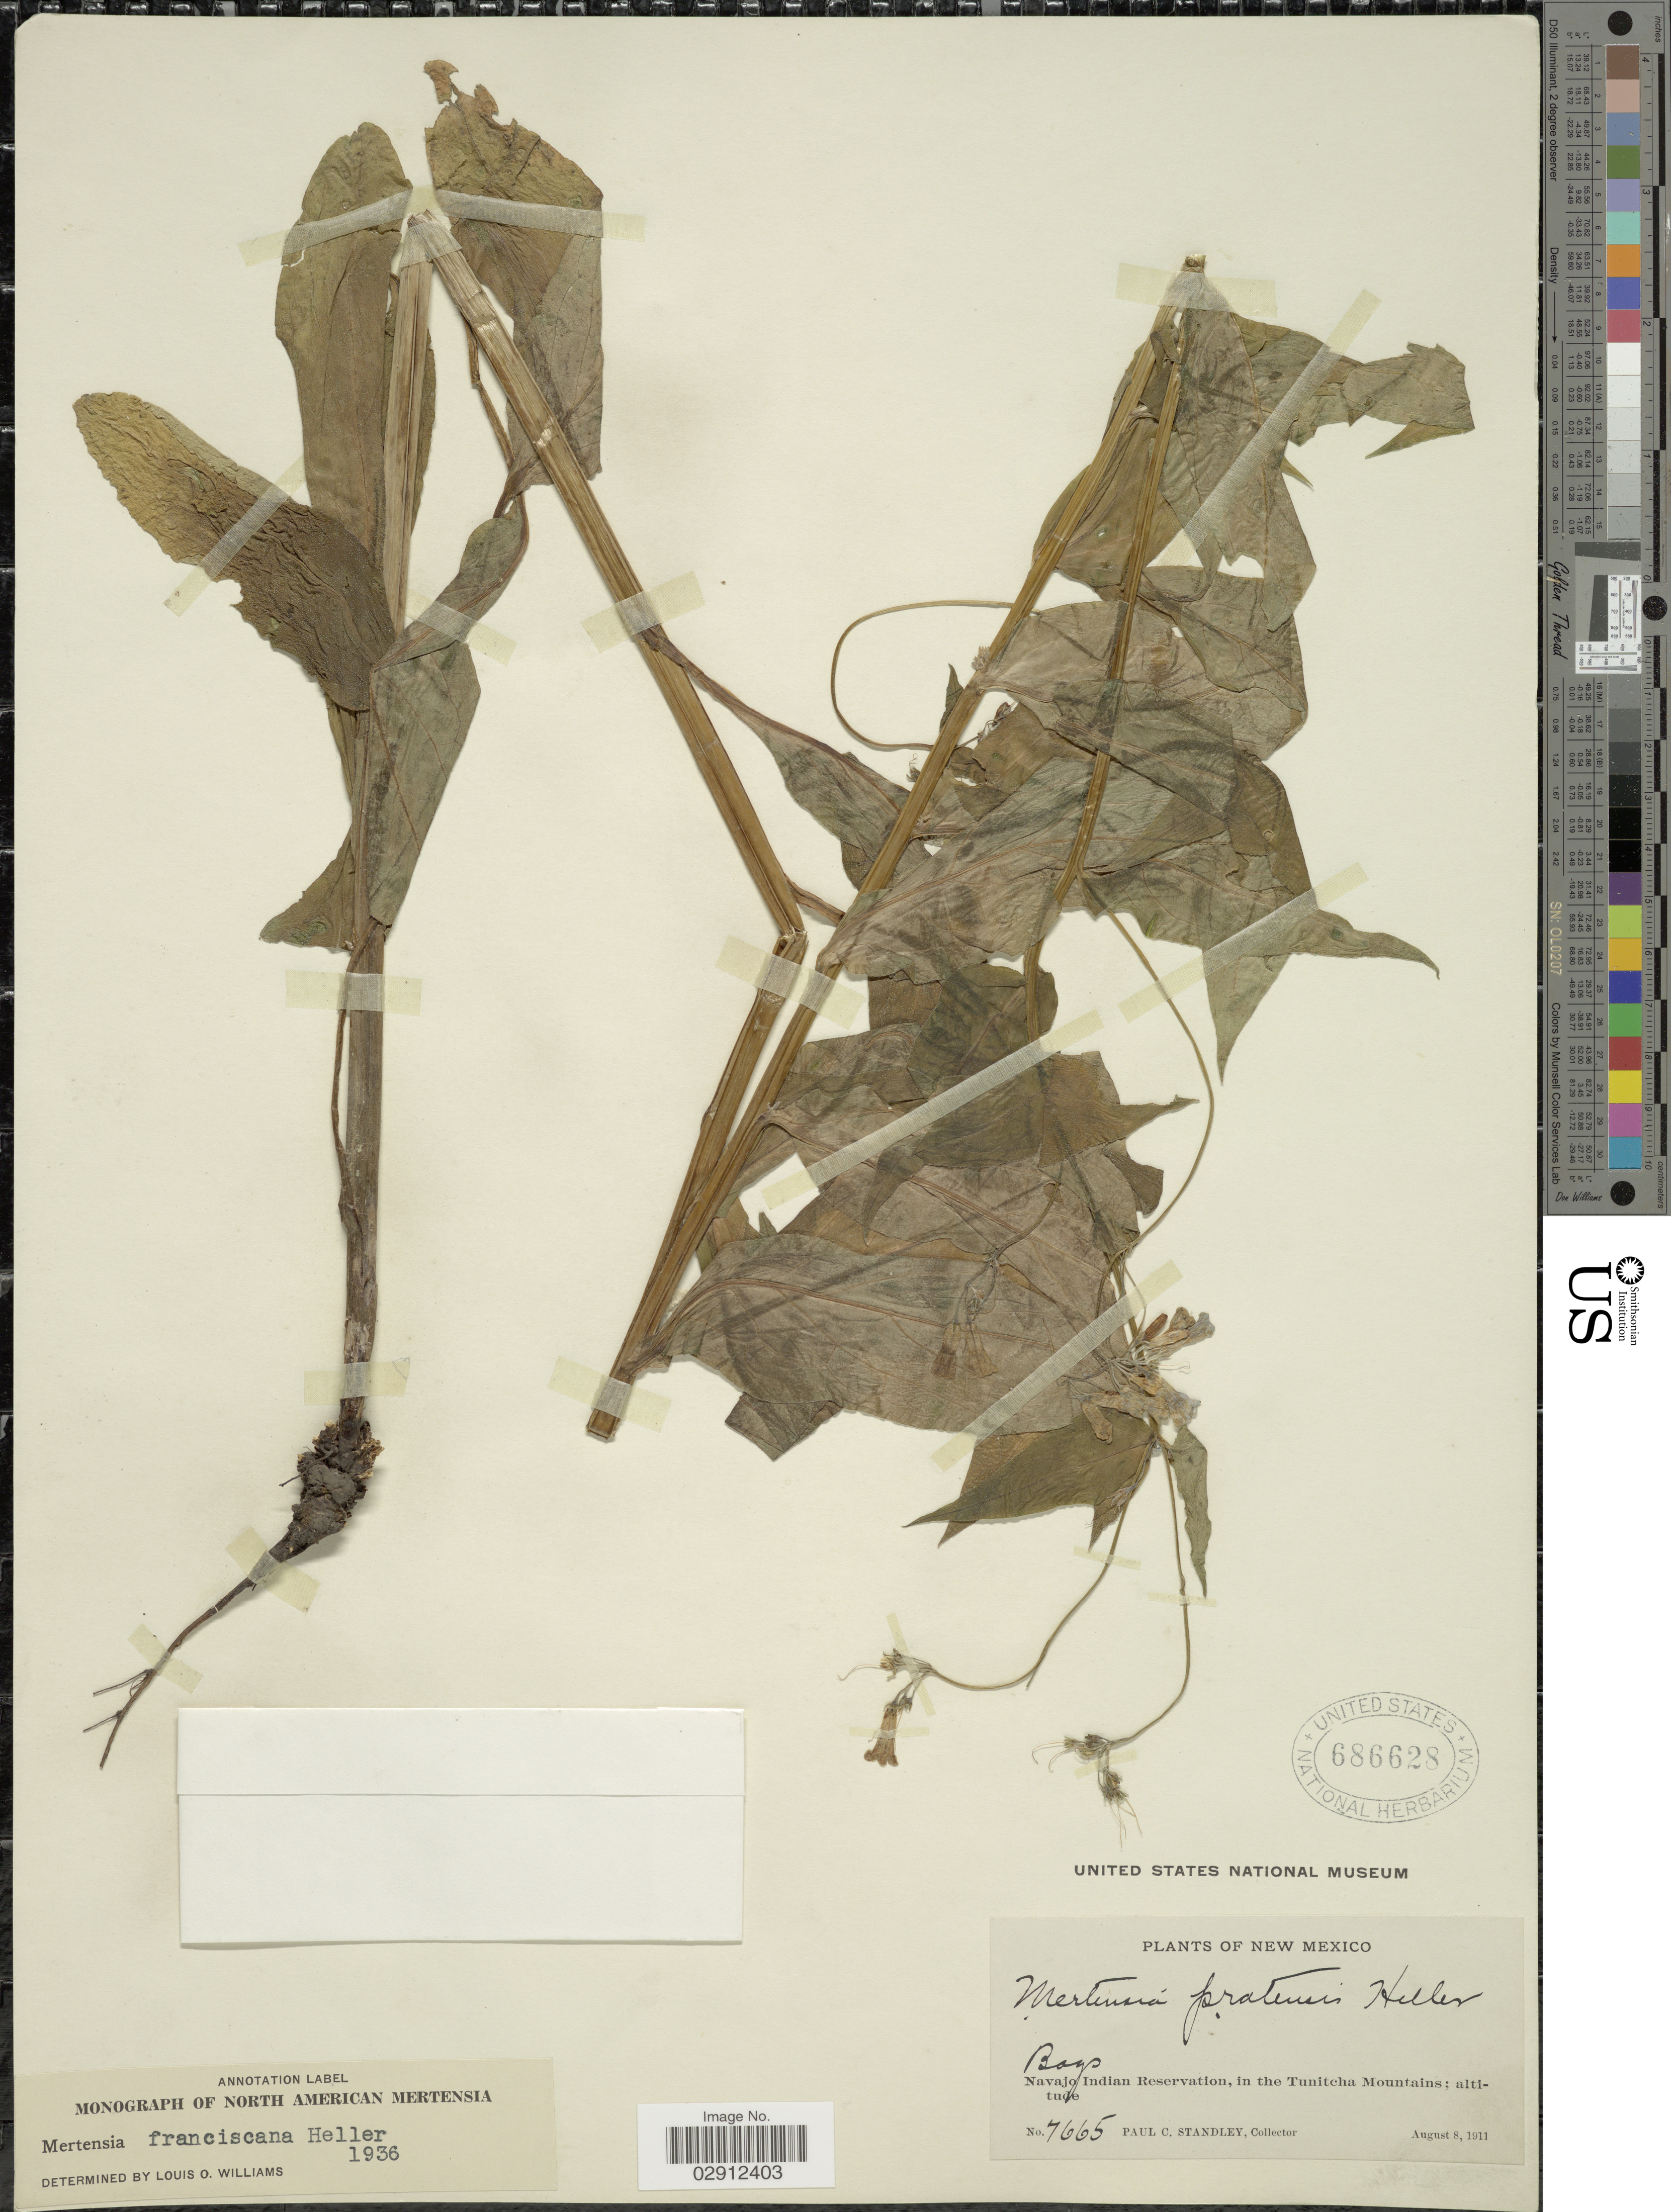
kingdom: Plantae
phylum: Tracheophyta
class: Magnoliopsida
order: Boraginales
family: Boraginaceae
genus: Mertensia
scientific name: Mertensia ciliata var. subpubescens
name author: (Rydb.) J.F. Macbr. & Payson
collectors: P. C. Standley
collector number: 7665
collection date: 1911-08-08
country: United States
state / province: New Mexico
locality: Navajo Indian Reservation, in the Tunitcha Mountains.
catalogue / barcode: US 686628